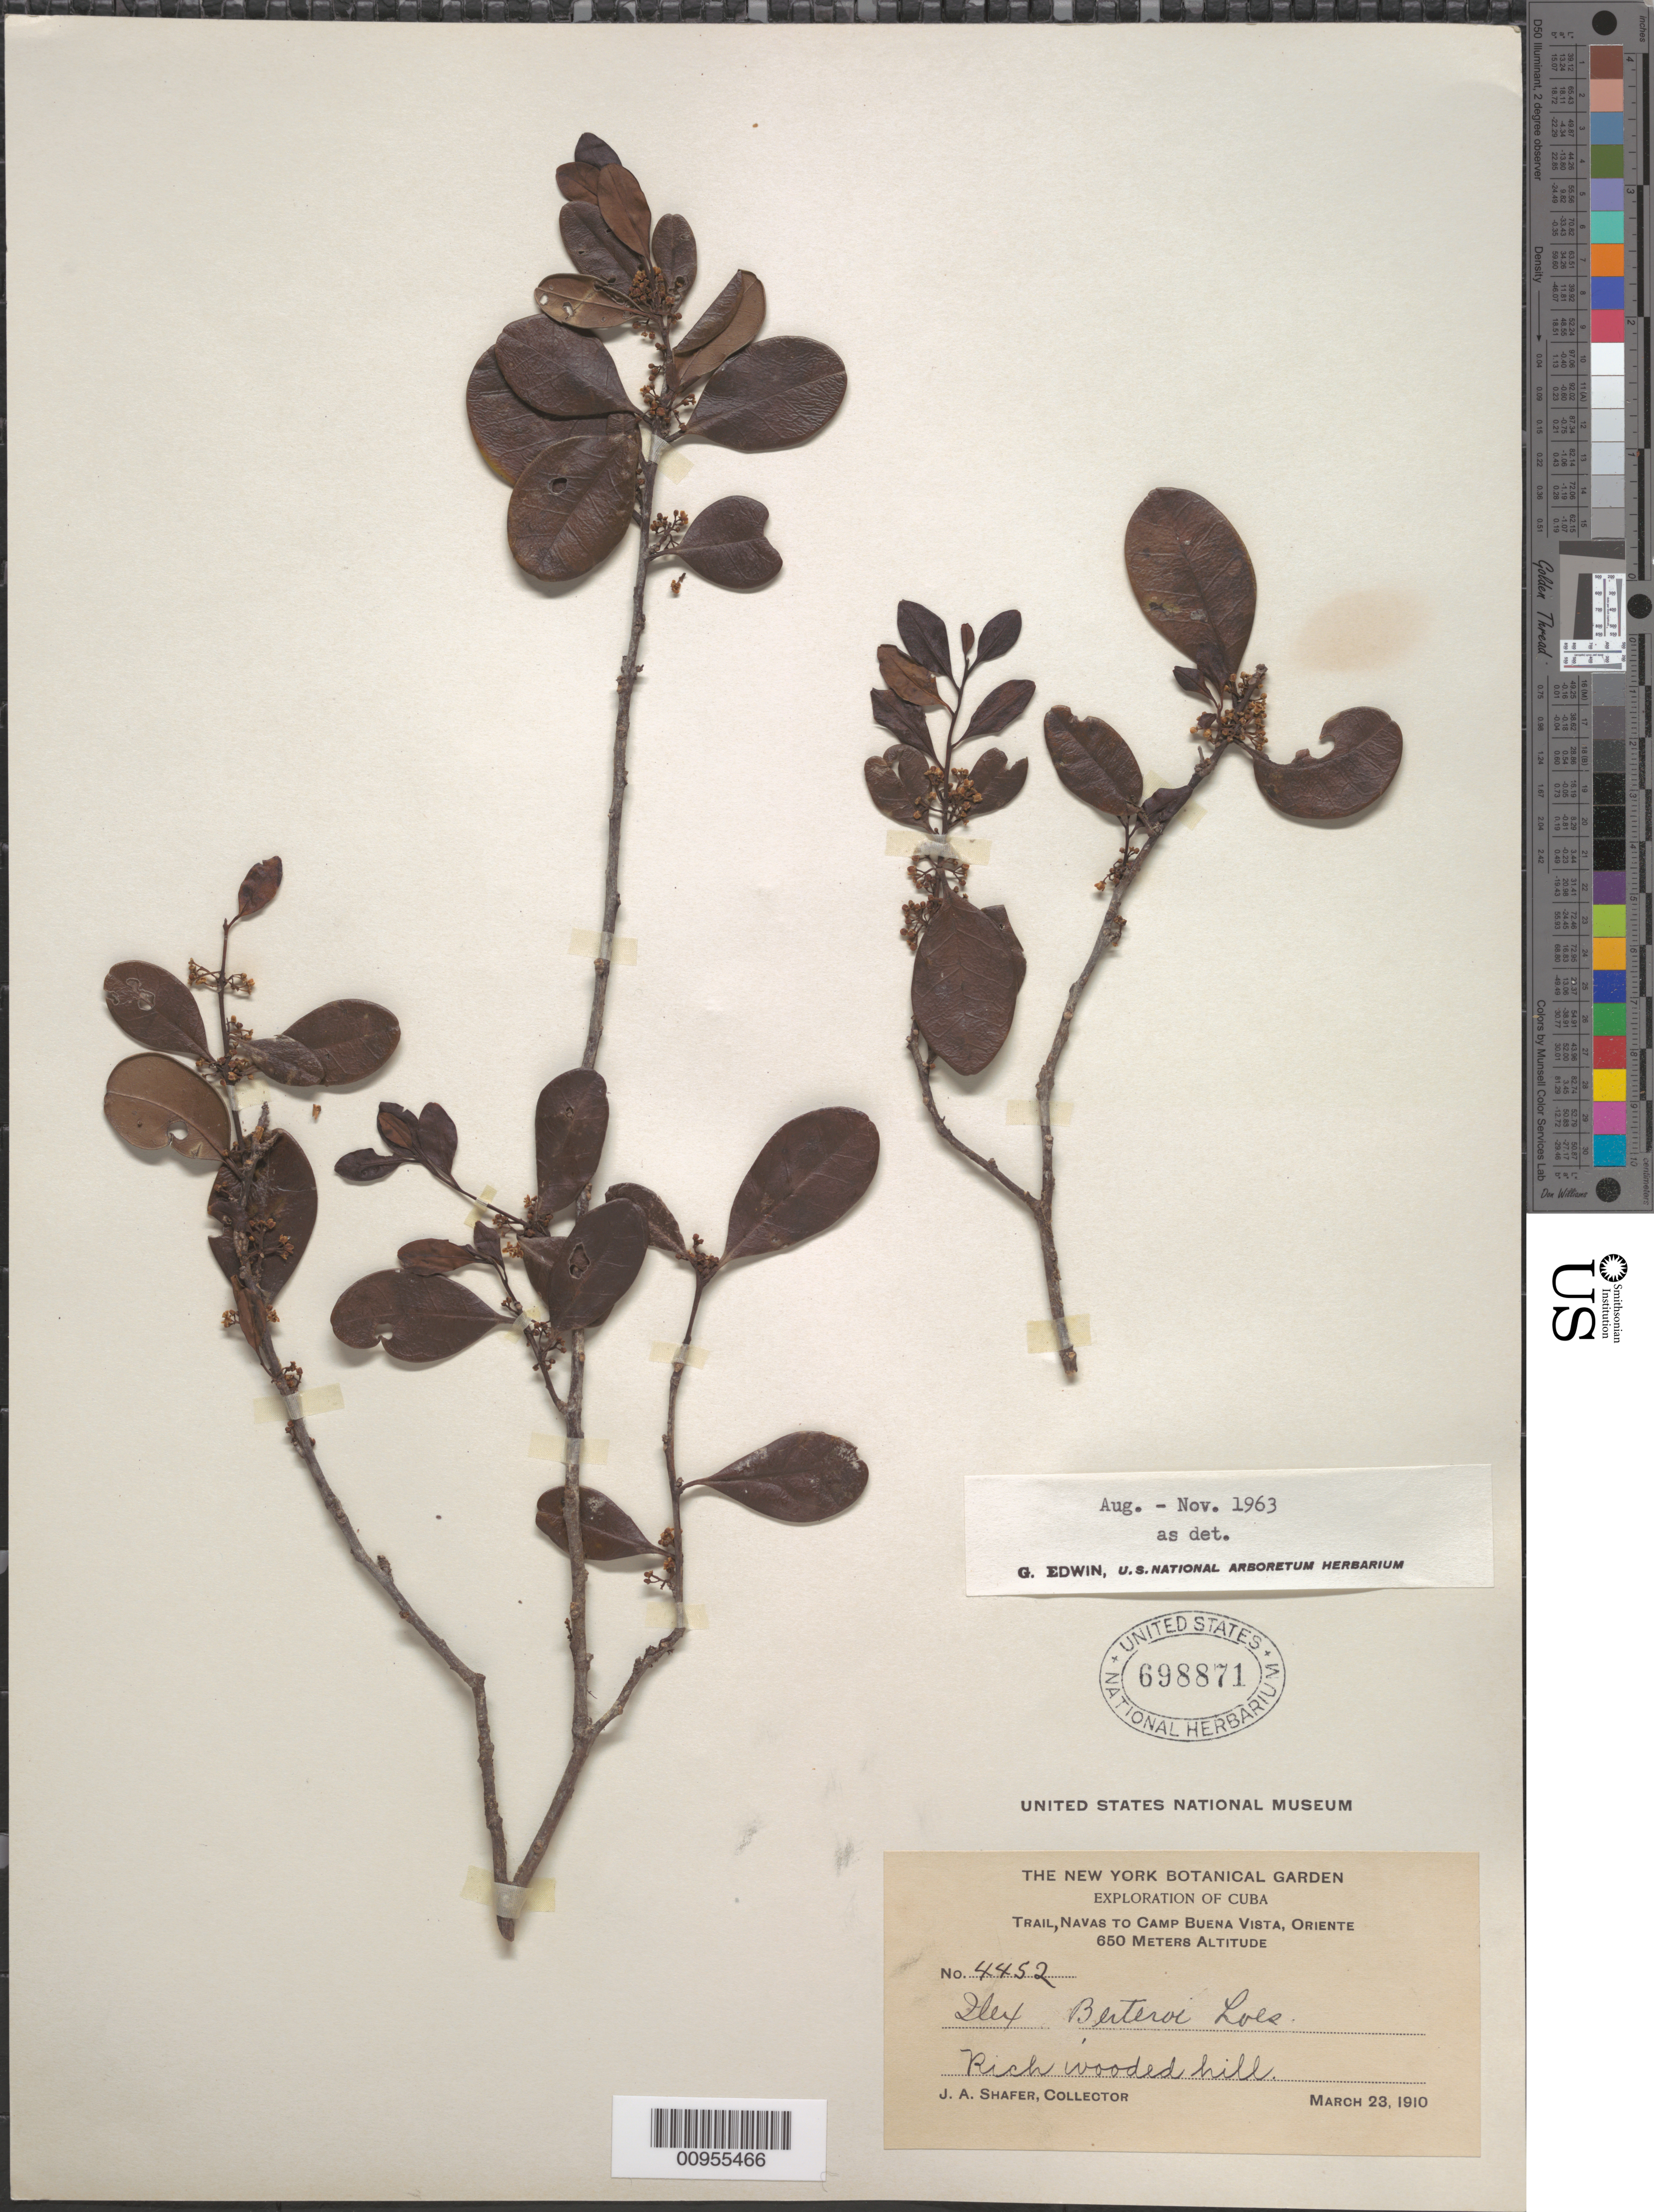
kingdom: Plantae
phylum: Tracheophyta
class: Magnoliopsida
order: Aquifoliales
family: Aquifoliaceae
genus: Ilex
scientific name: Ilex berteroi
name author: Loes.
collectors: J. A. Shafer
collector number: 4452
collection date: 1910-03-23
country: Cuba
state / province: Oriente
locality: Trail, Navas to Camp Buena Vista.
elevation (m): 650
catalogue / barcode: US 698871